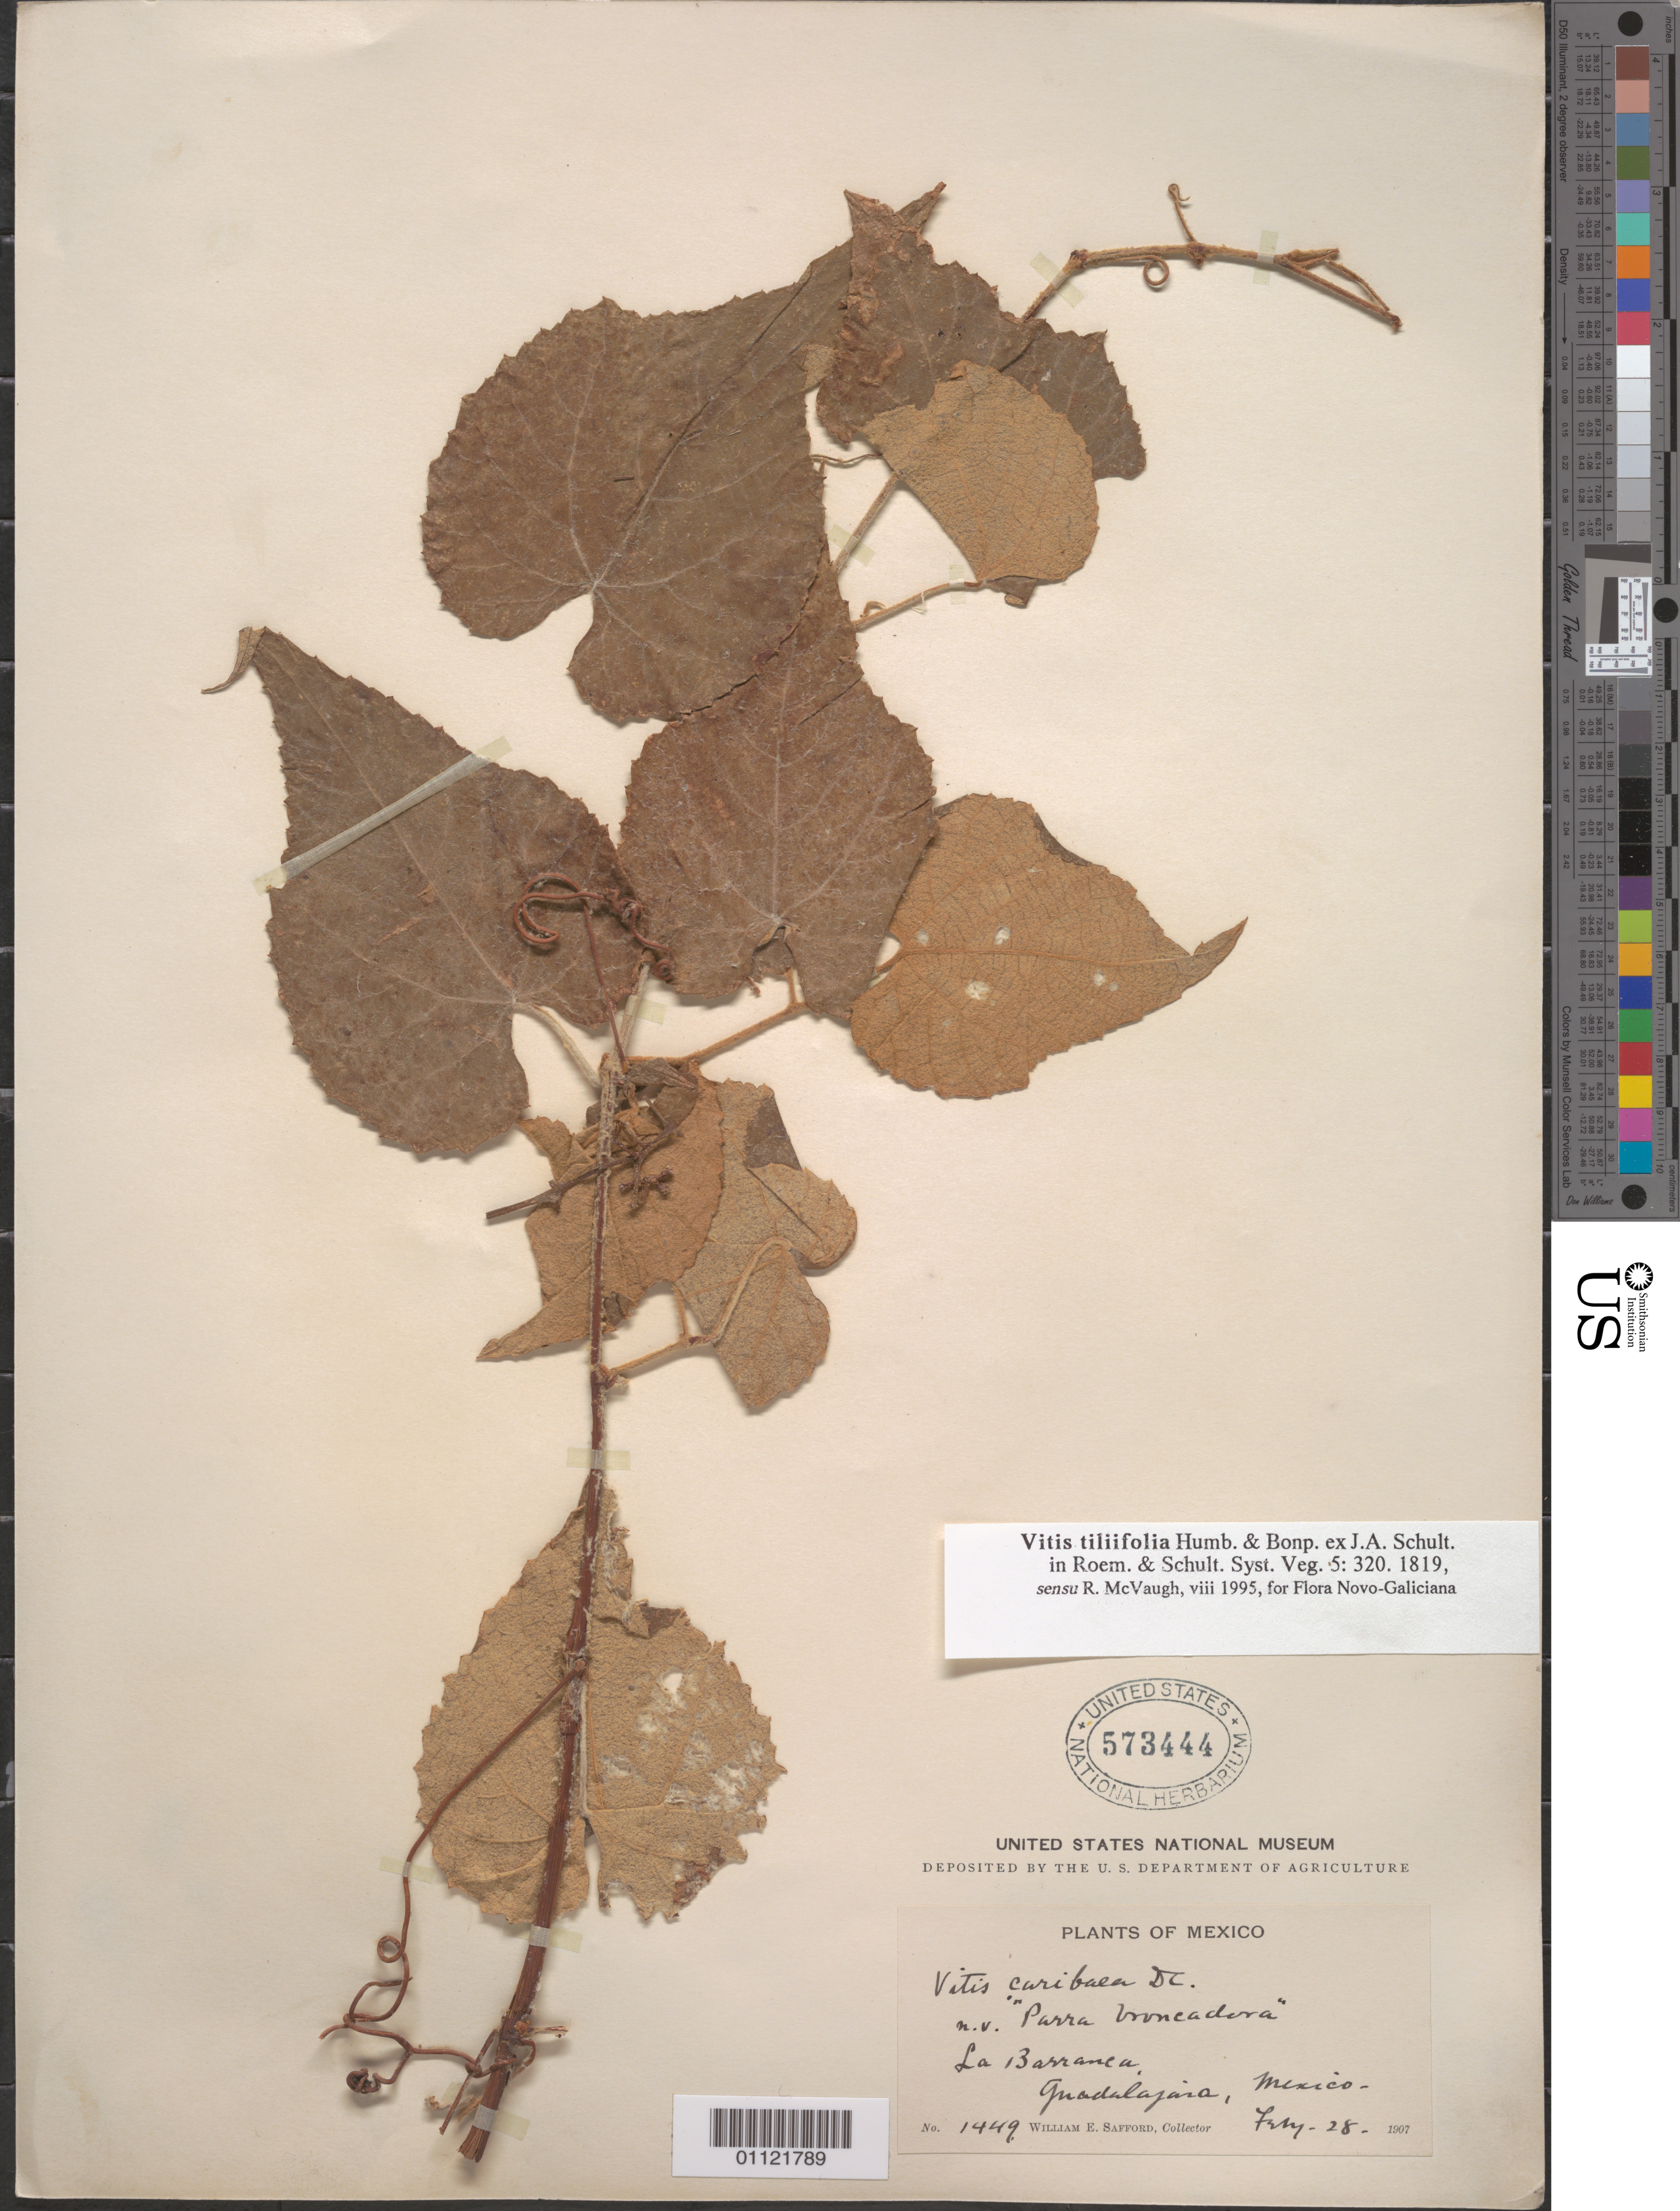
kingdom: Plantae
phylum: Tracheophyta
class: Magnoliopsida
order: Vitales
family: Vitaceae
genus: Vitis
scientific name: Vitis tiliifolia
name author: Humb. & Bonpl. ex Schult.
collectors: W. E. Safford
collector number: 1449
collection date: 1907-02-28 or 1907-07-28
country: Mexico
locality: La Barranea, Guadalajara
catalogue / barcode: US 573444